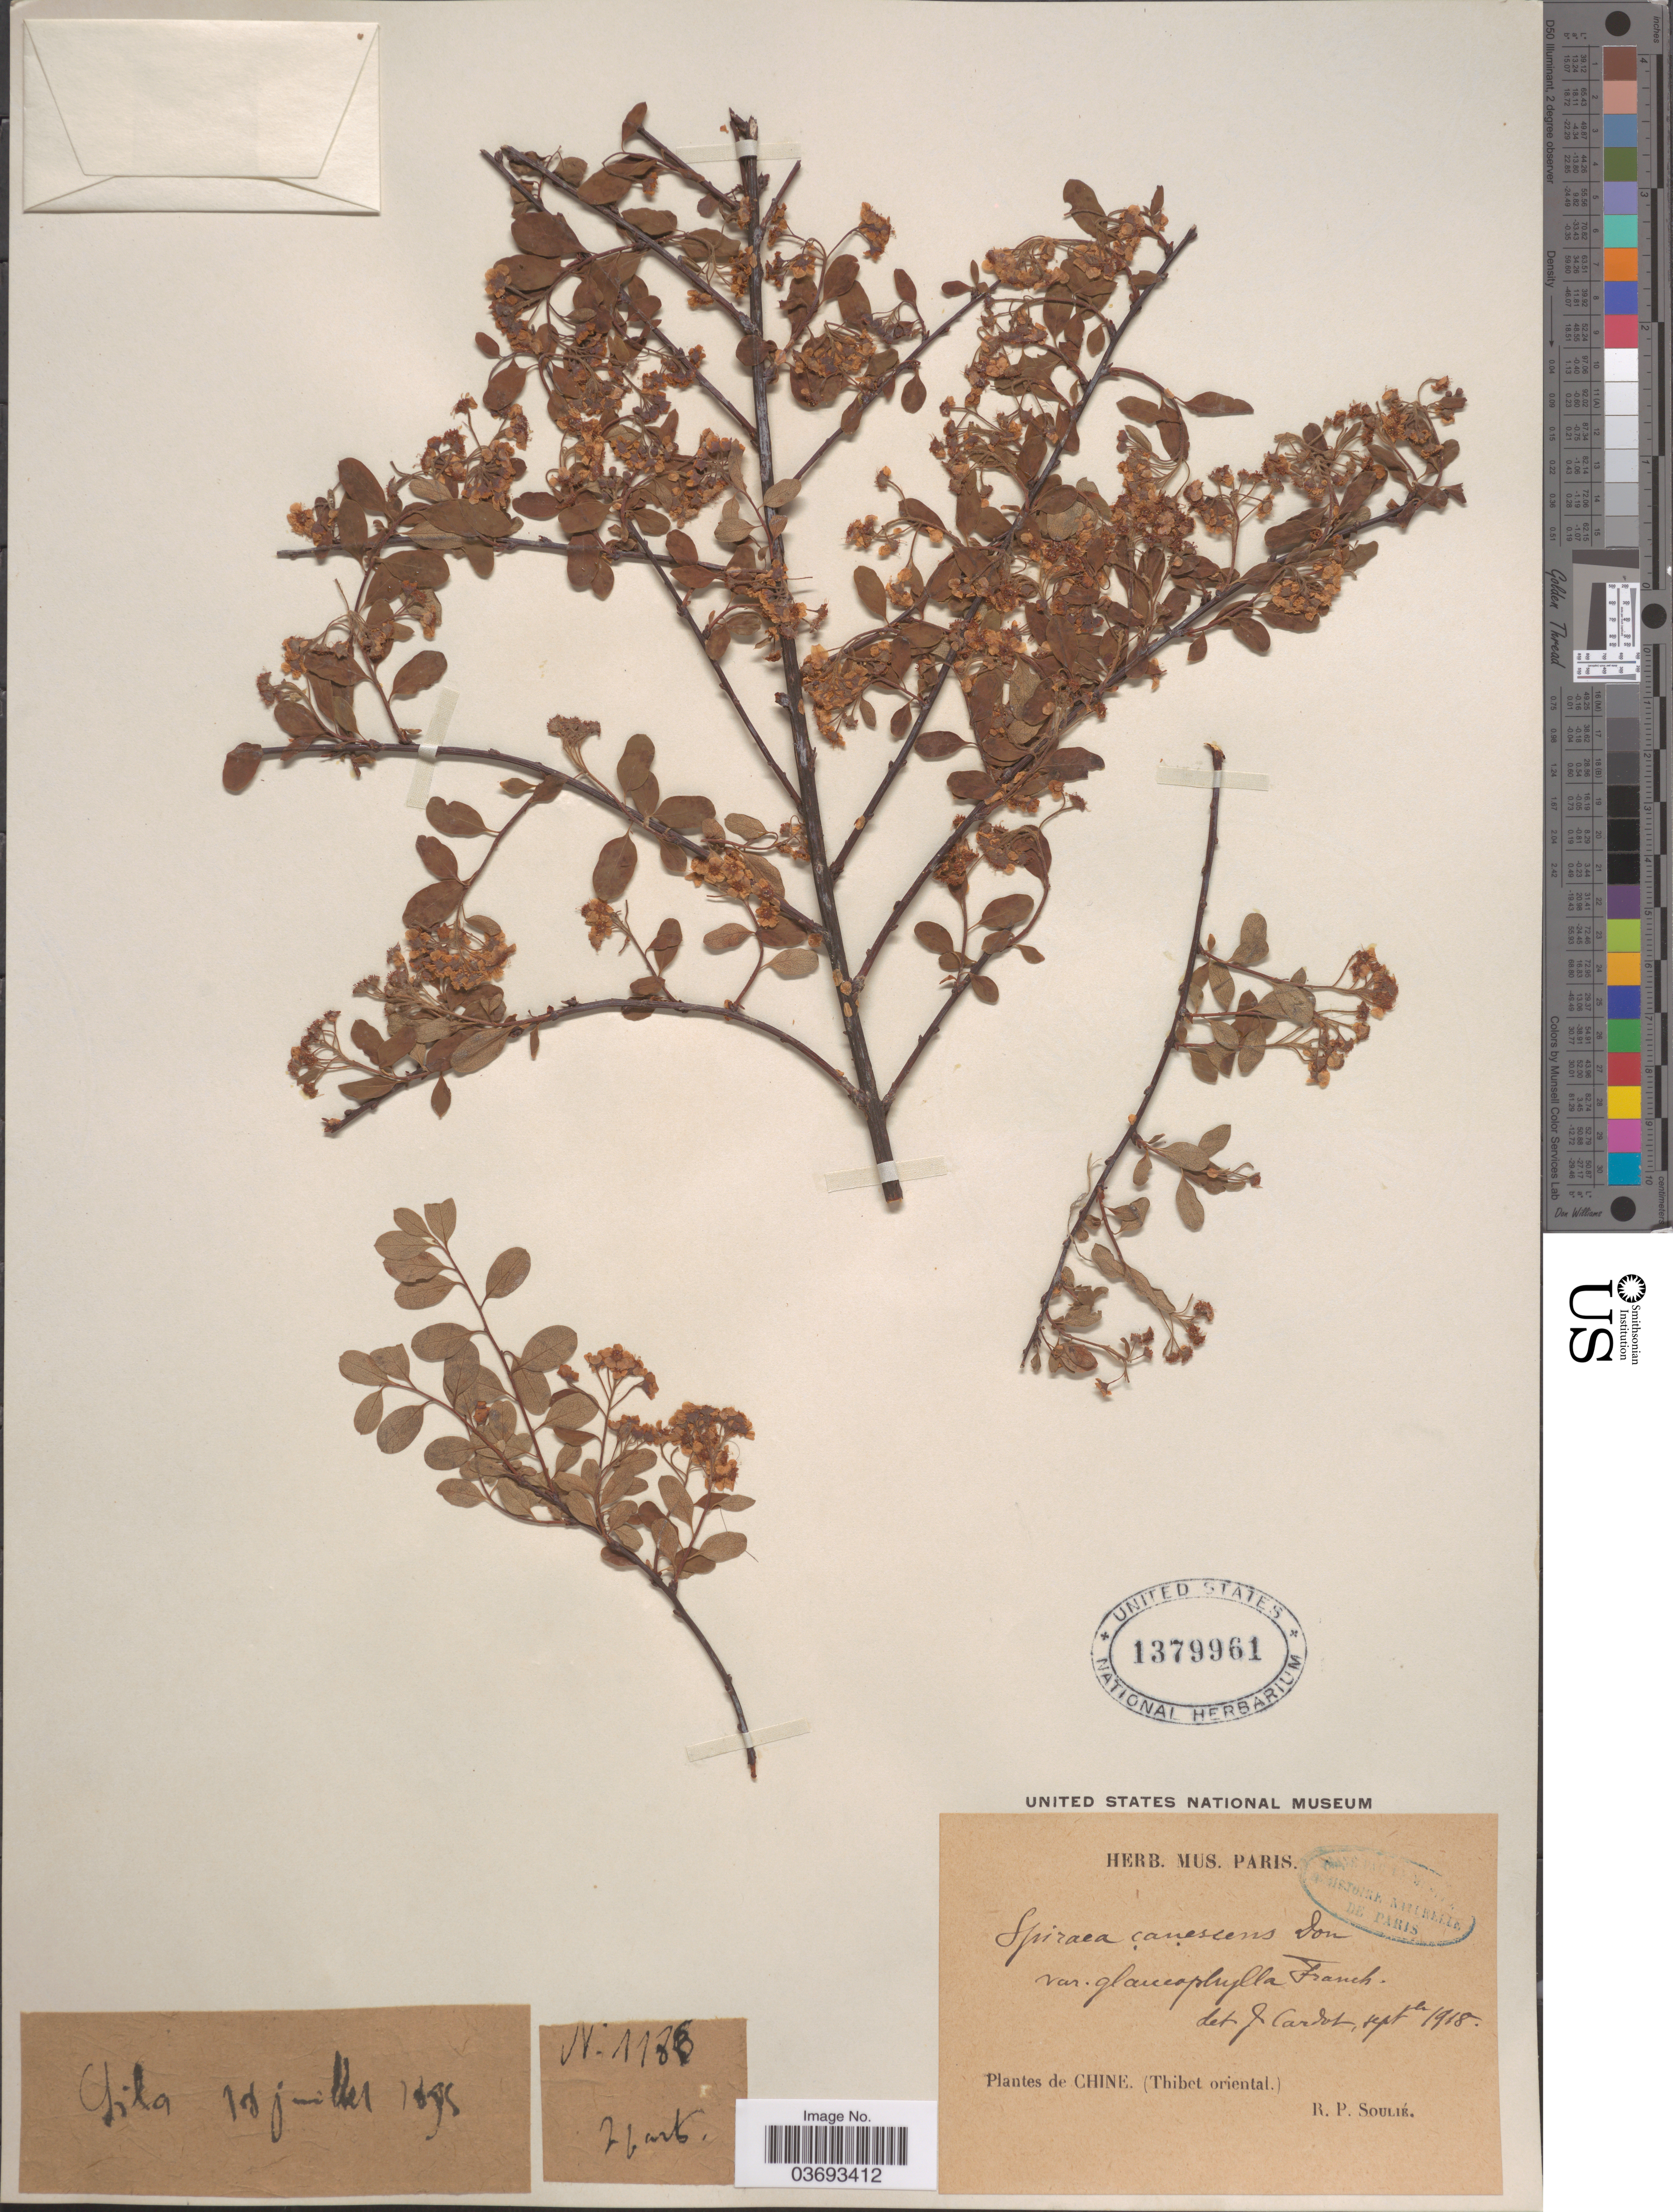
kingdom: Plantae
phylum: Tracheophyta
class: Magnoliopsida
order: Rosales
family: Rosaceae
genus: Spiraea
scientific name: Spiraea canescens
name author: D. Don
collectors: R. Soulié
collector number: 1183*?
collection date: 1895-07-12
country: China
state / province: Xizang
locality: (Thibet oriental.).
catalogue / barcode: US 1379961